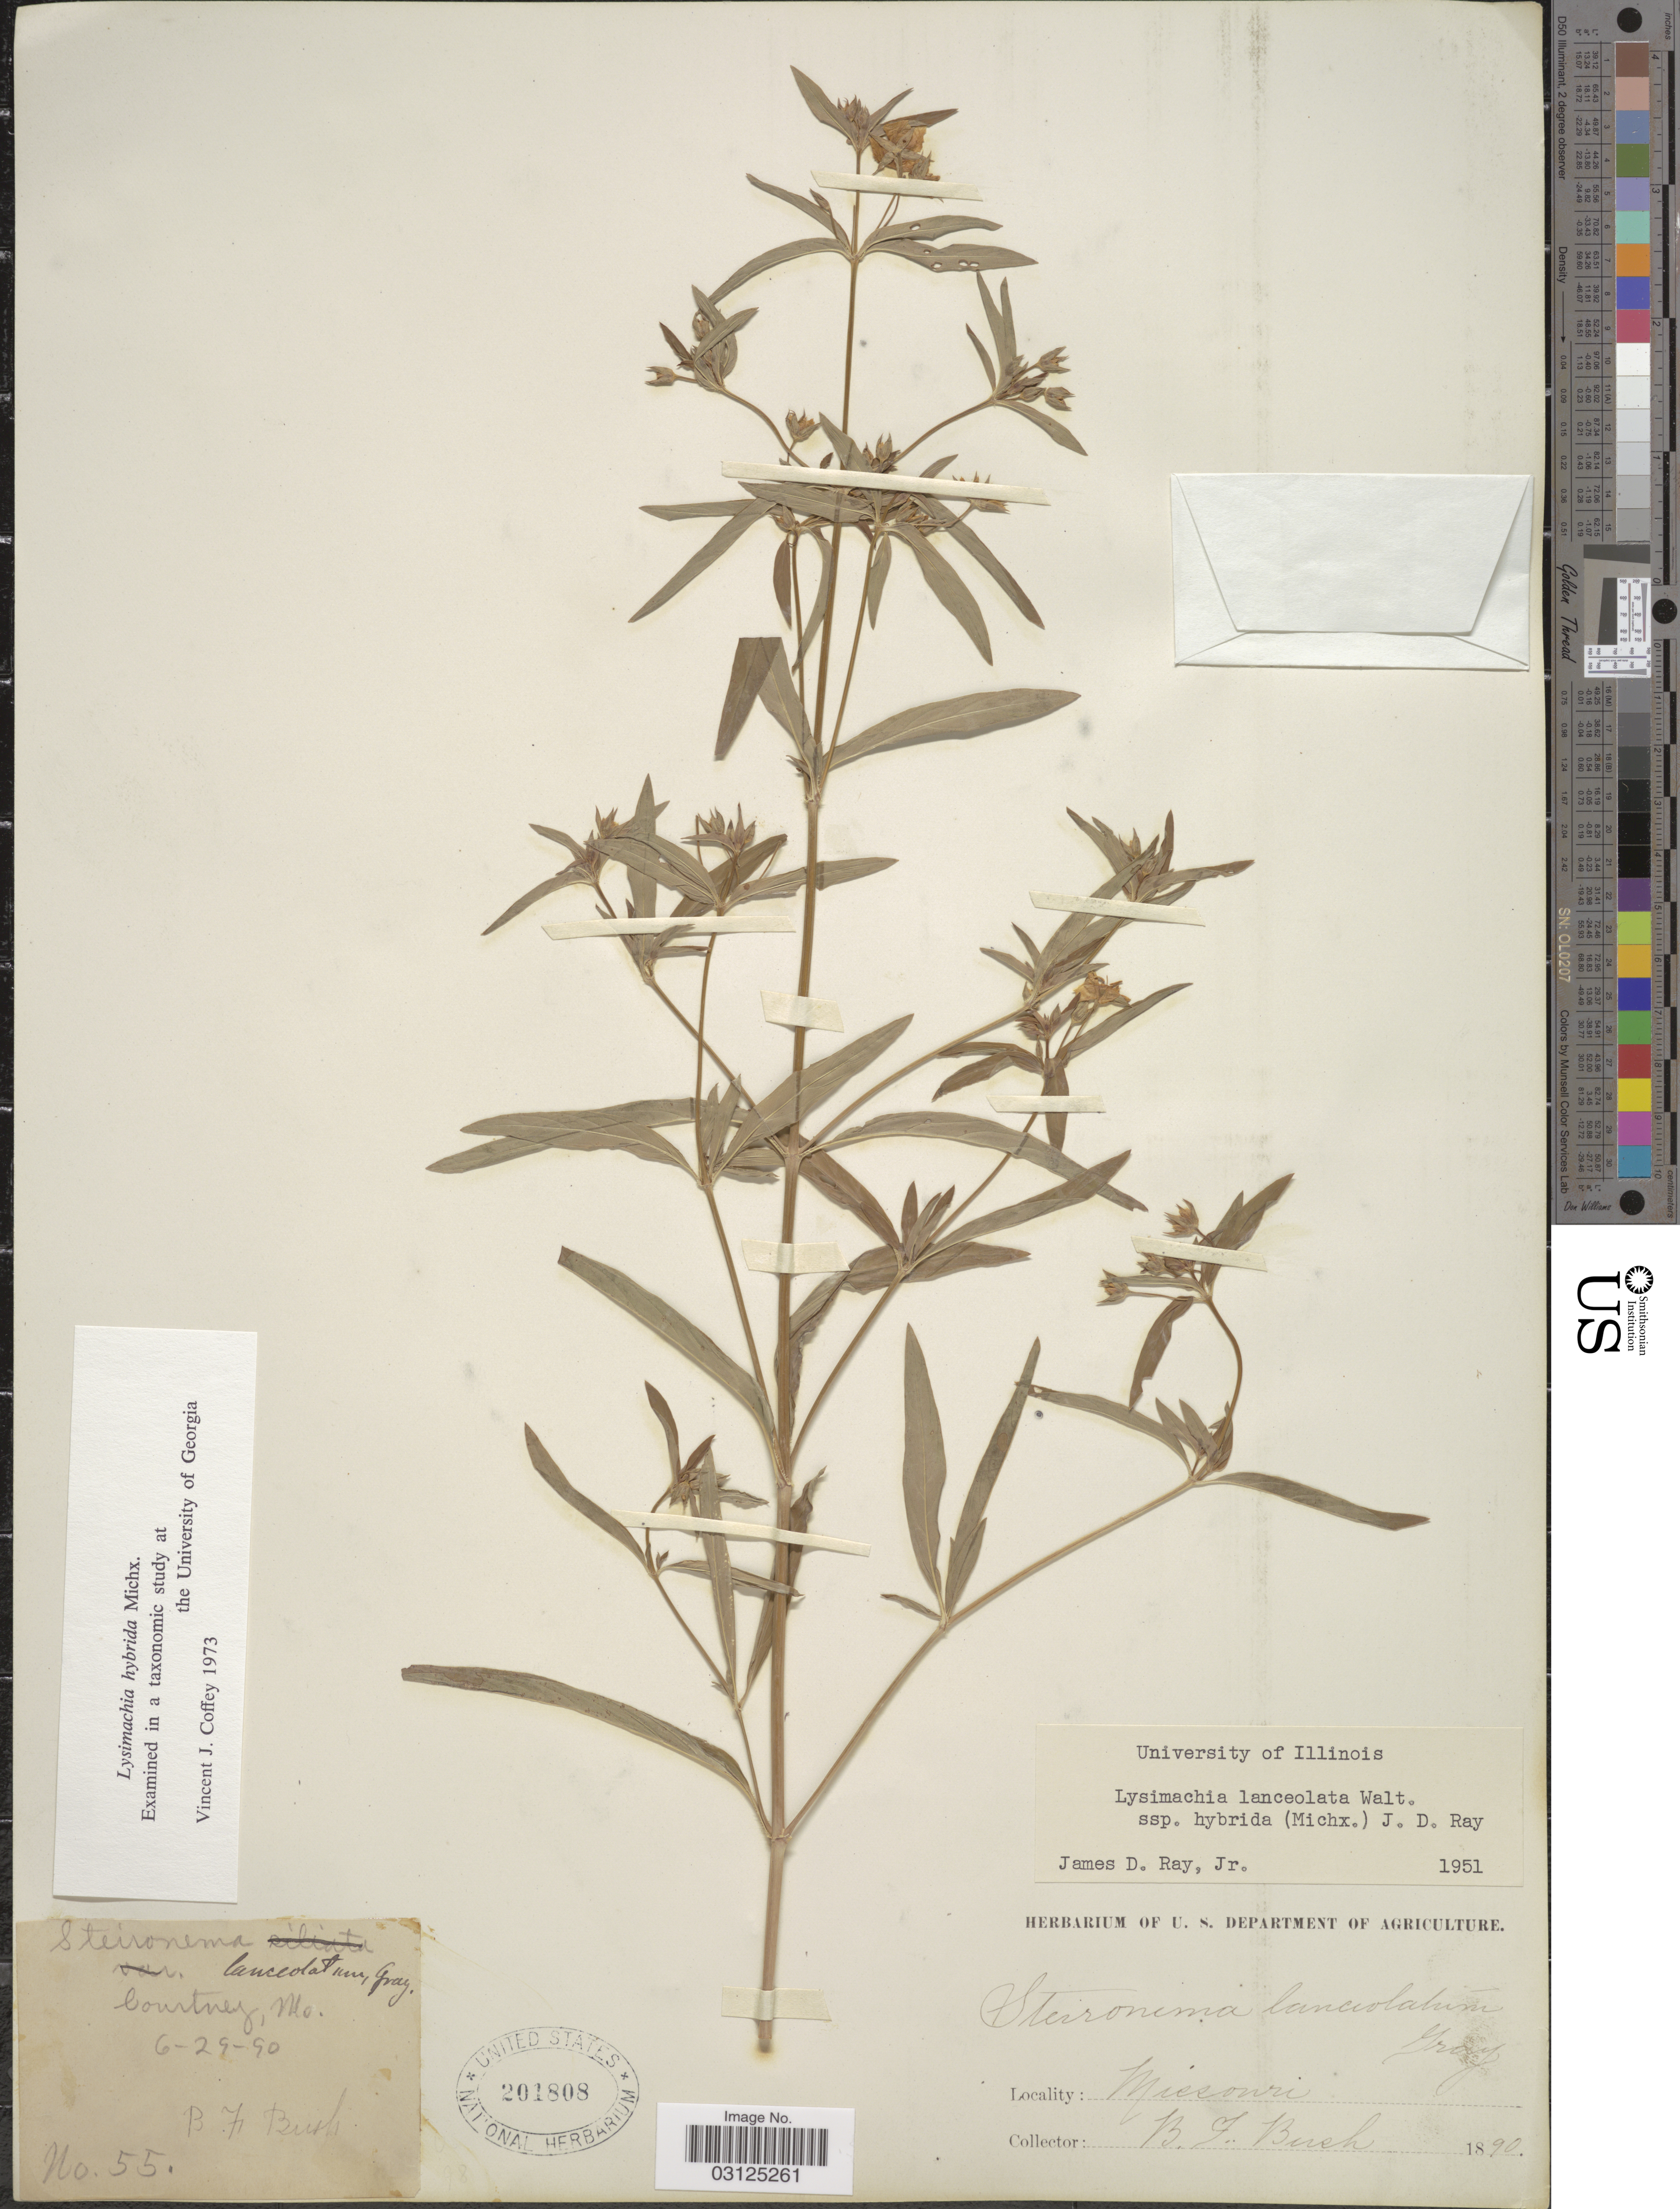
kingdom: Plantae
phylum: Tracheophyta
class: Magnoliopsida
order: Ericales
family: Primulaceae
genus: Lysimachia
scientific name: Lysimachia hybrida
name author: Michx.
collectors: B. F. Bush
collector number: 55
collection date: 1890-06-29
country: United States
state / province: Missouri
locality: Courtney.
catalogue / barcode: US 201808